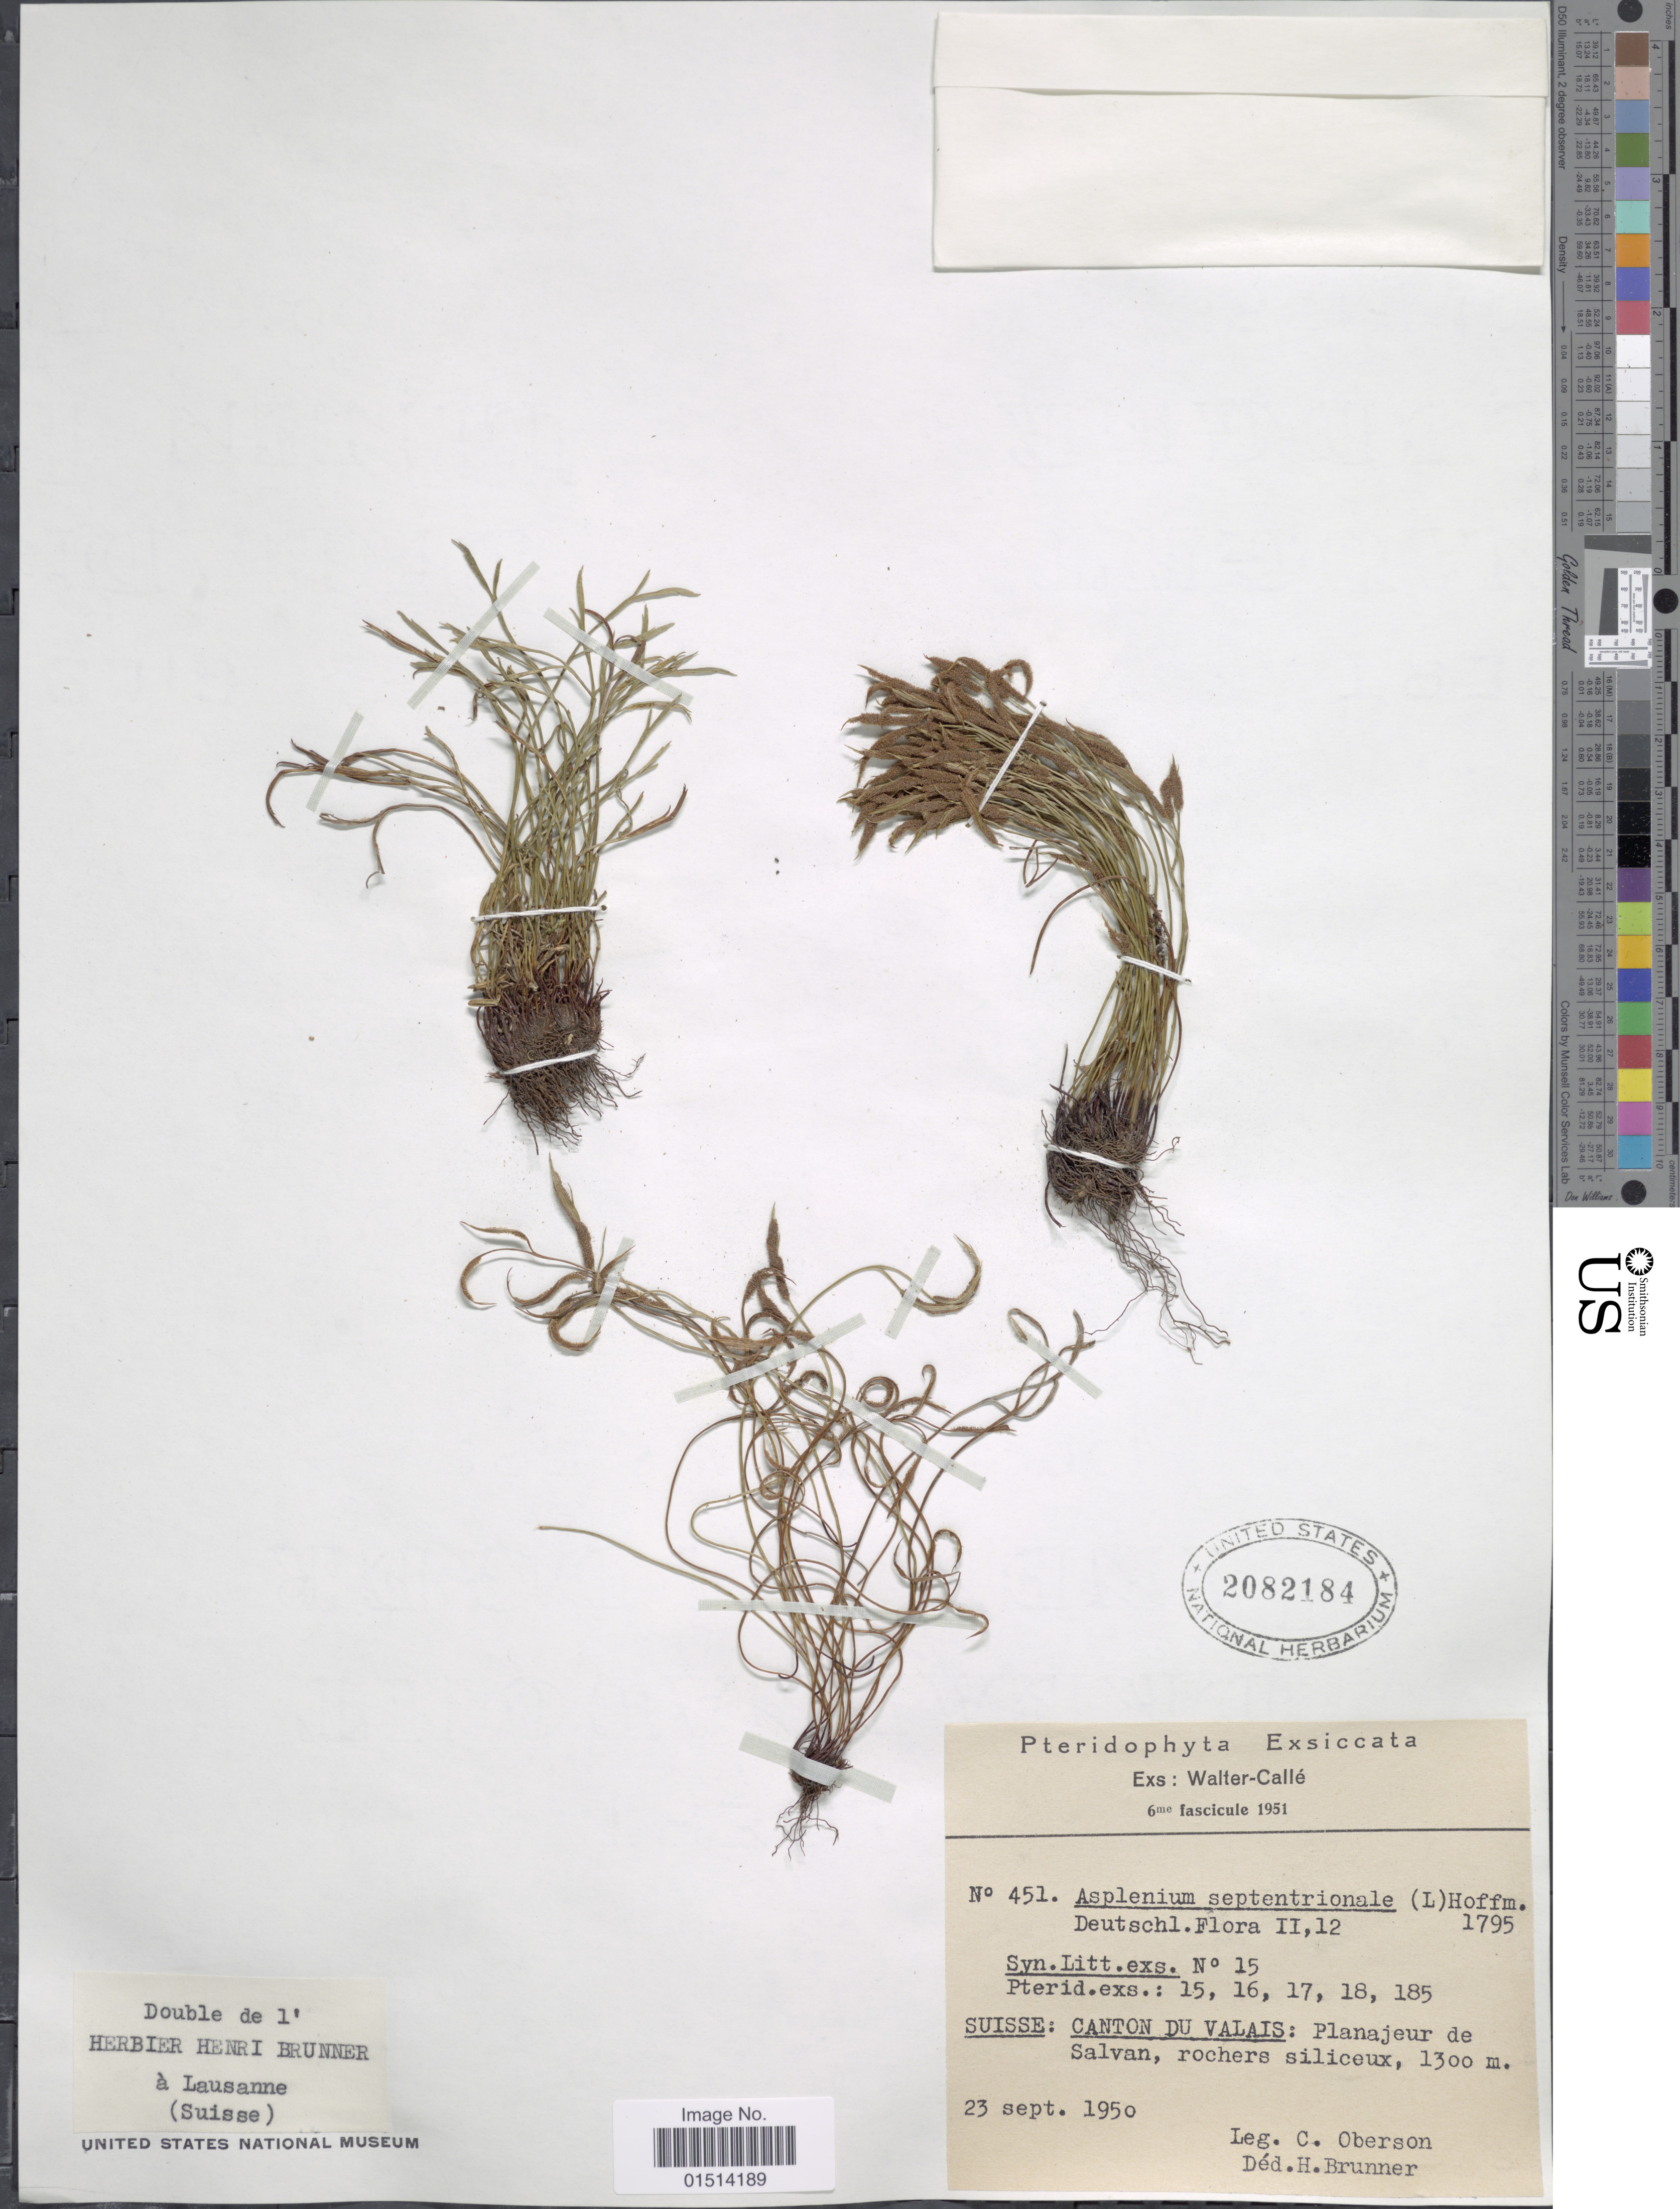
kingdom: Plantae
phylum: Tracheophyta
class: Polypodiopsida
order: Polypodiales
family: Aspleniaceae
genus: Asplenium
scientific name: Asplenium septentrionale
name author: (L.) Hoffm.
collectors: C. Oberson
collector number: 451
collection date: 1950-09-23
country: Switzerland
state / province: Valais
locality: Suisse: Canton Du Valais: Planajeur de Salvan, rochers siliceux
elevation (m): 1300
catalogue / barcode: US 2082184